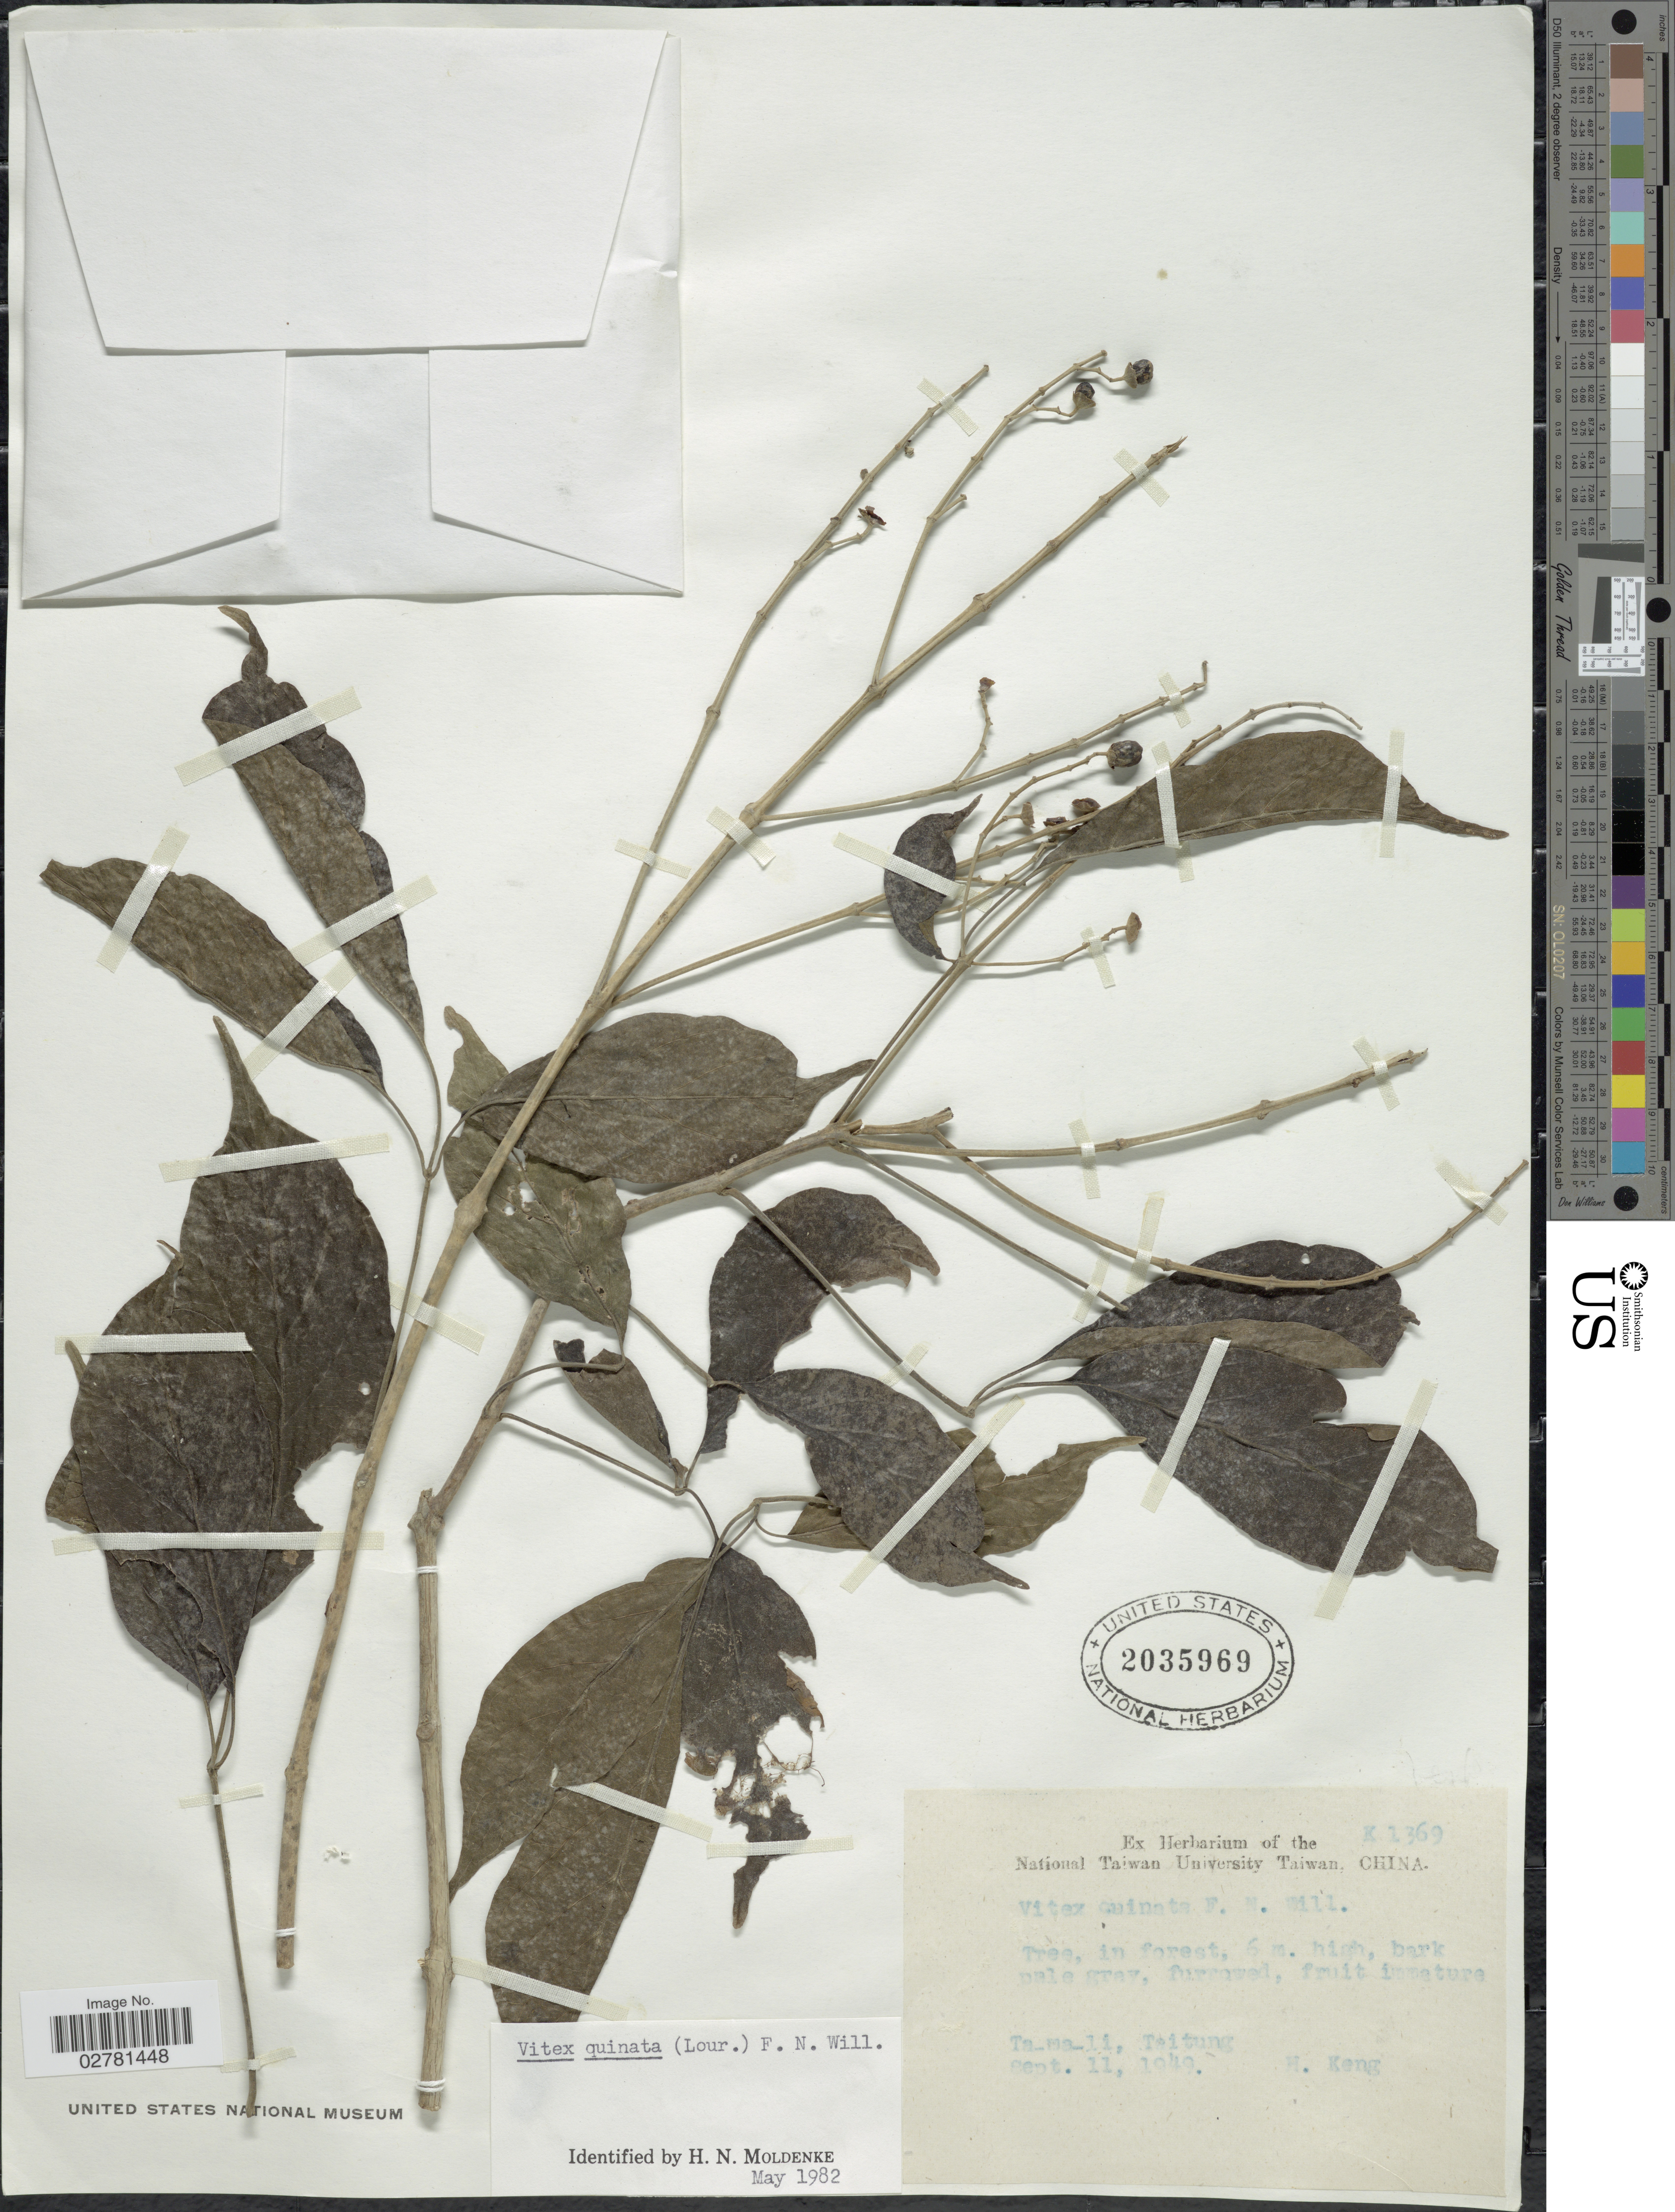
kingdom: Plantae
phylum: Tracheophyta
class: Magnoliopsida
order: Lamiales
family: Lamiaceae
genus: Vitex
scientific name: Vitex quinata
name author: (Lour.) F.N. Williams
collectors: H. Keng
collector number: K1369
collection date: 1949-09-11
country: Taiwan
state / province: Taitung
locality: Ta-ma-li.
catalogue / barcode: US 2035969